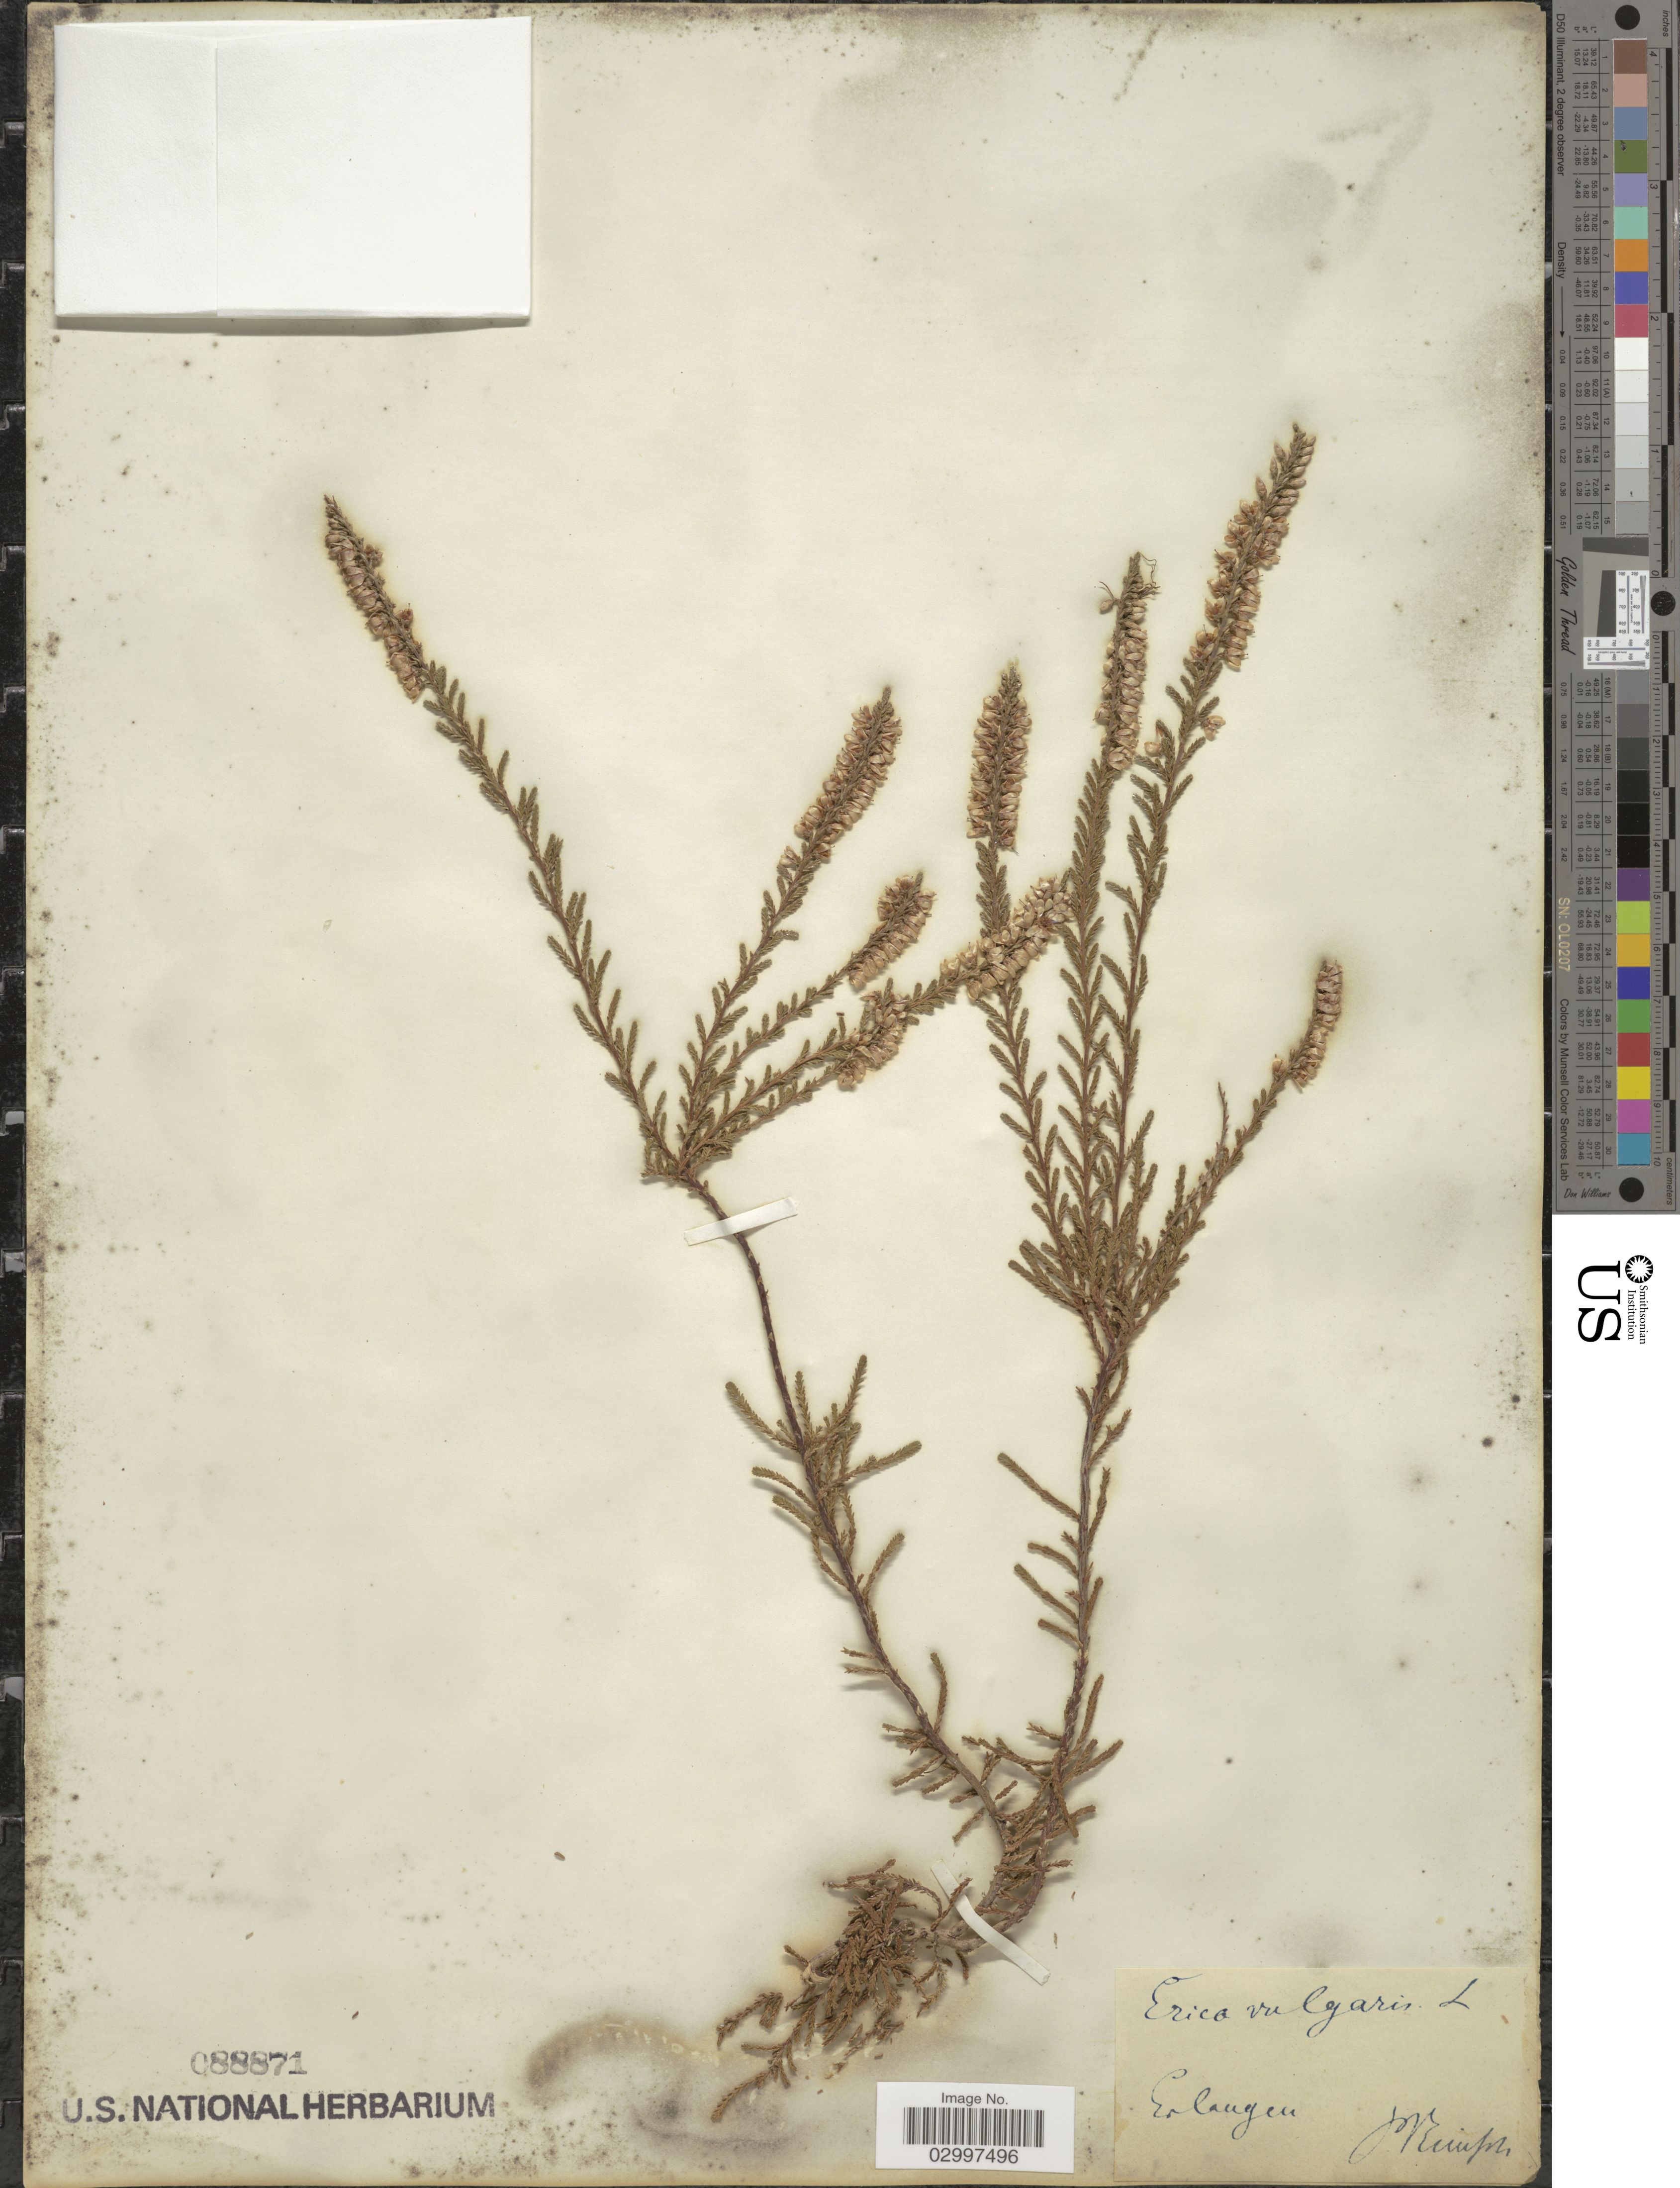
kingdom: Plantae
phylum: Tracheophyta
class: Magnoliopsida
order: Ericales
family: Ericaceae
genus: Calluna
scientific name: Calluna vulgaris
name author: (L.) Hull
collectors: P. Reinsch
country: Germany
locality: Erlangen.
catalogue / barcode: US 88871